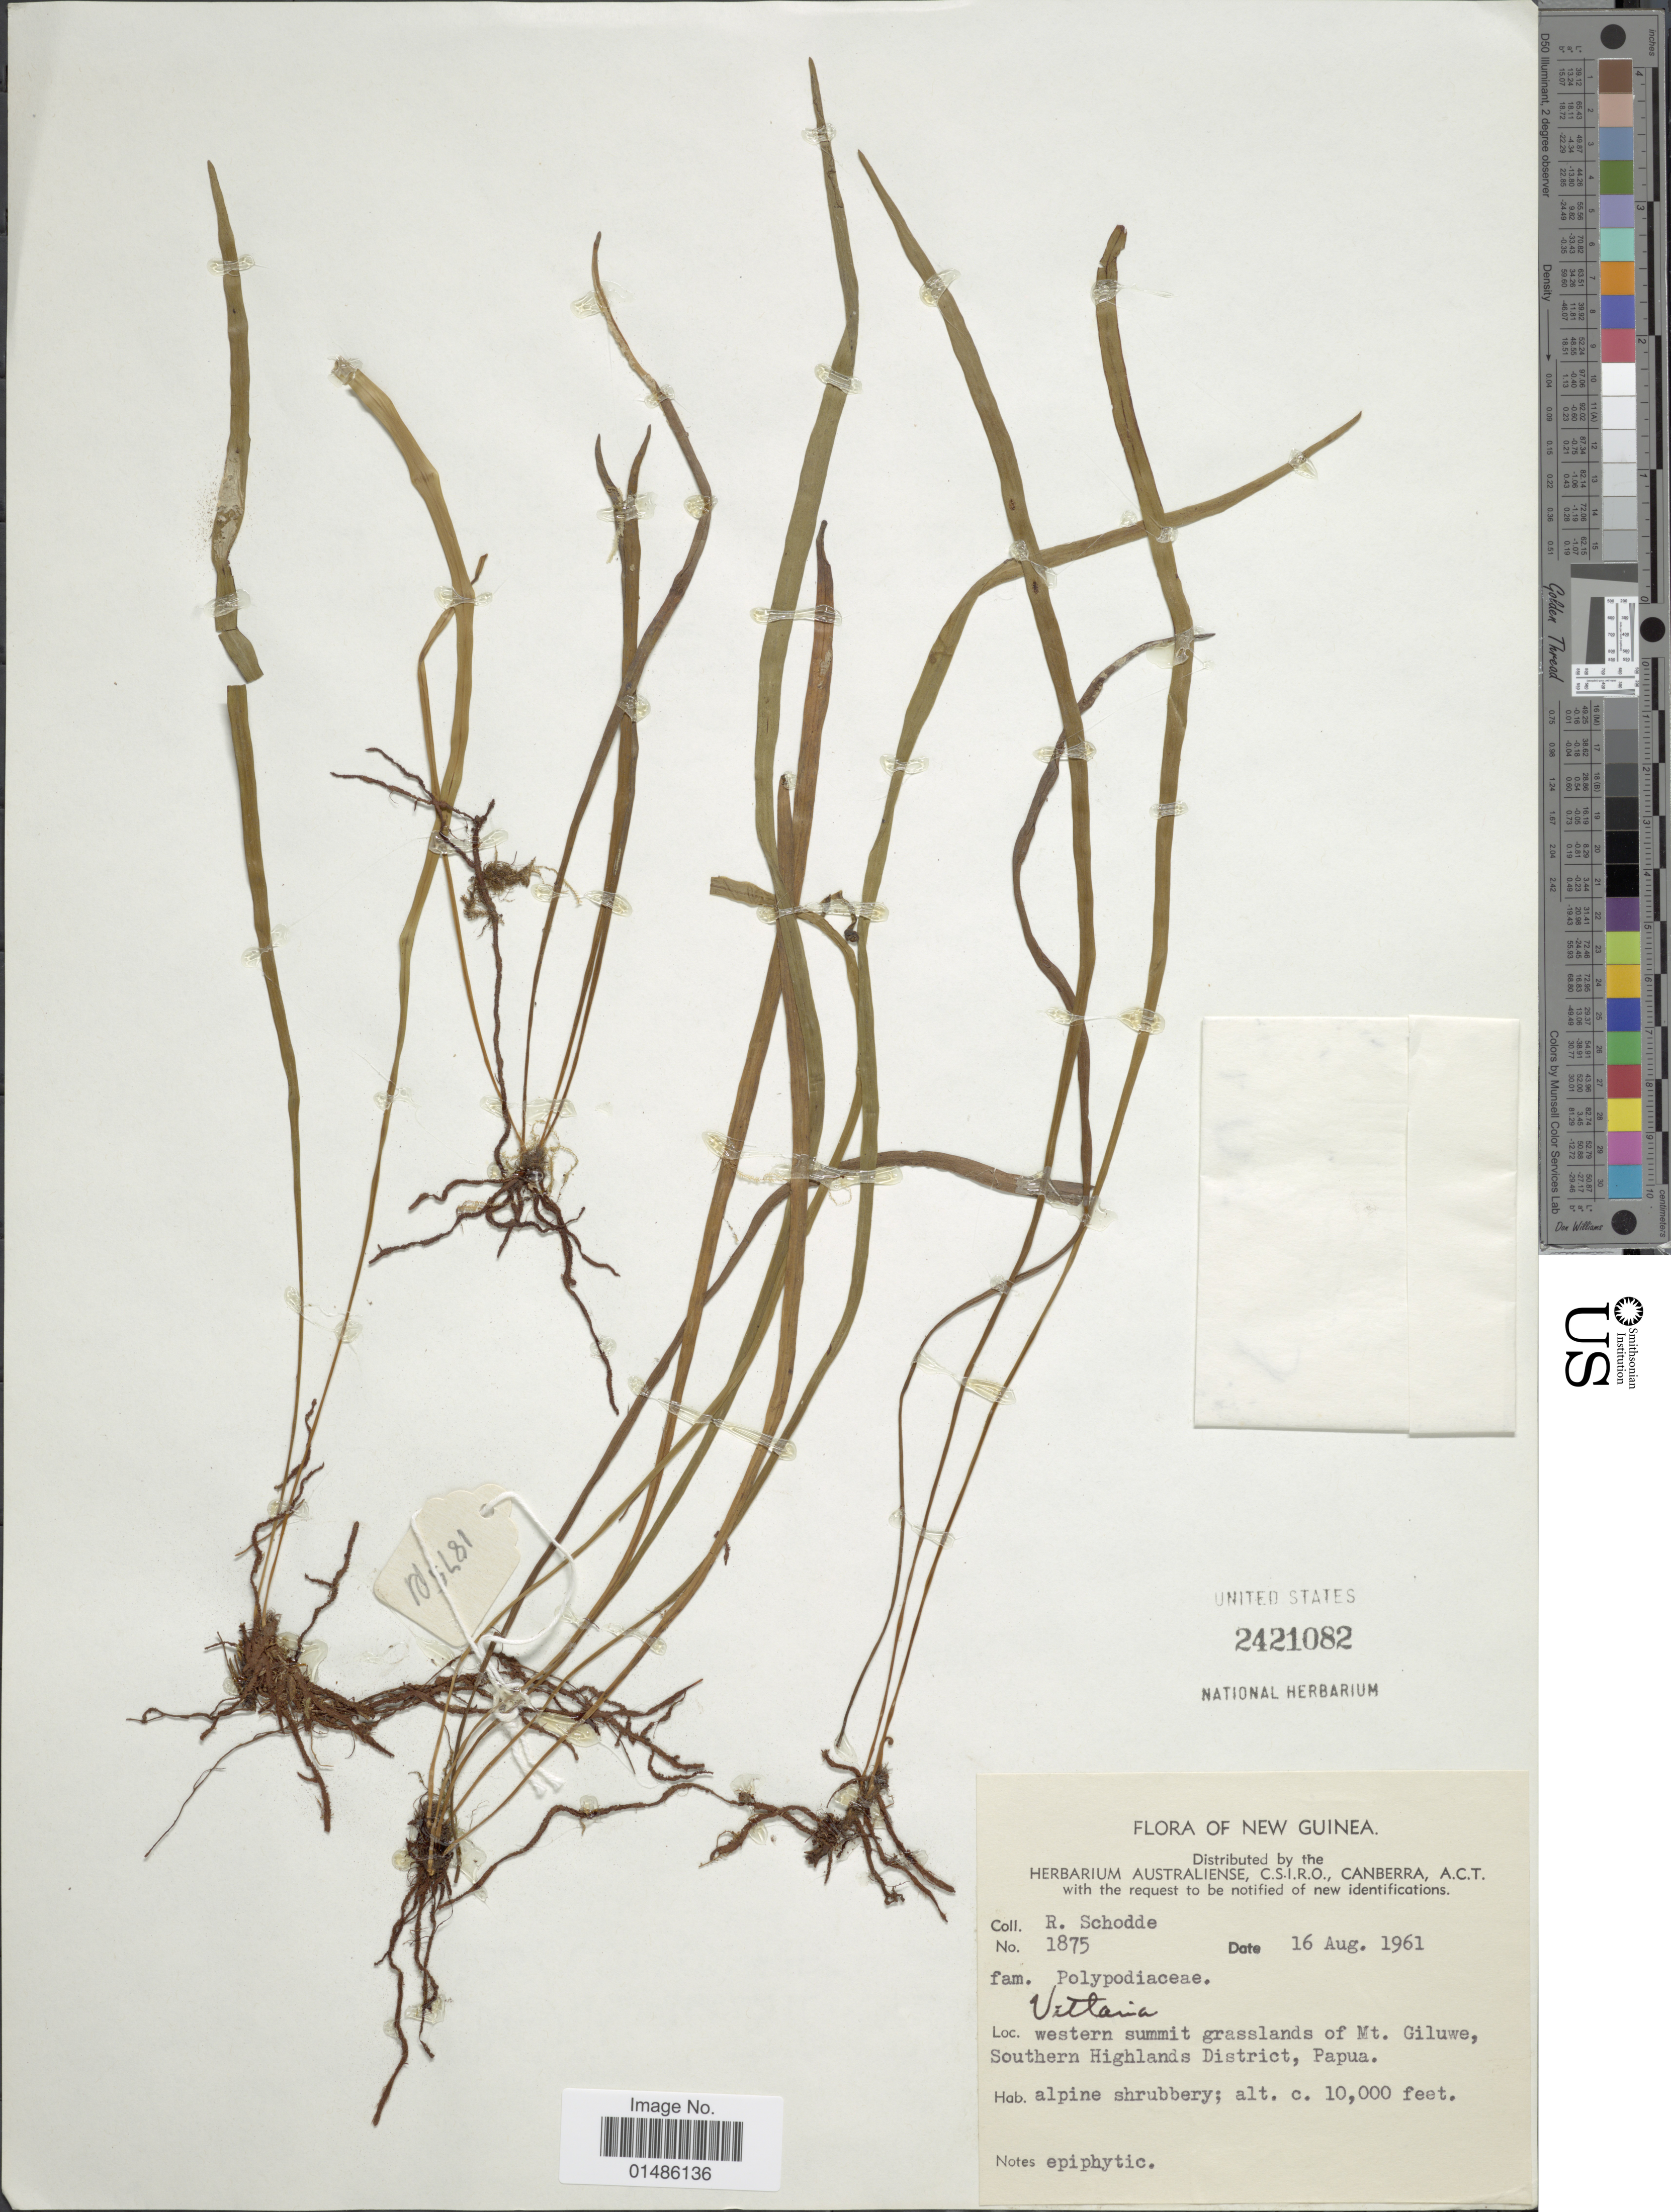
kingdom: Plantae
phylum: Tracheophyta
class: Polypodiopsida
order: Polypodiales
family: Pteridaceae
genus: Haplopteris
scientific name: Haplopteris sp.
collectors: R. Schodde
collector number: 1875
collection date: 1961-08-16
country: Papua New Guinea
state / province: Southern Highlands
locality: New Guinea. Western summit grasslands of Mt. Giluwe.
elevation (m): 3048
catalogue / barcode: US 2421082